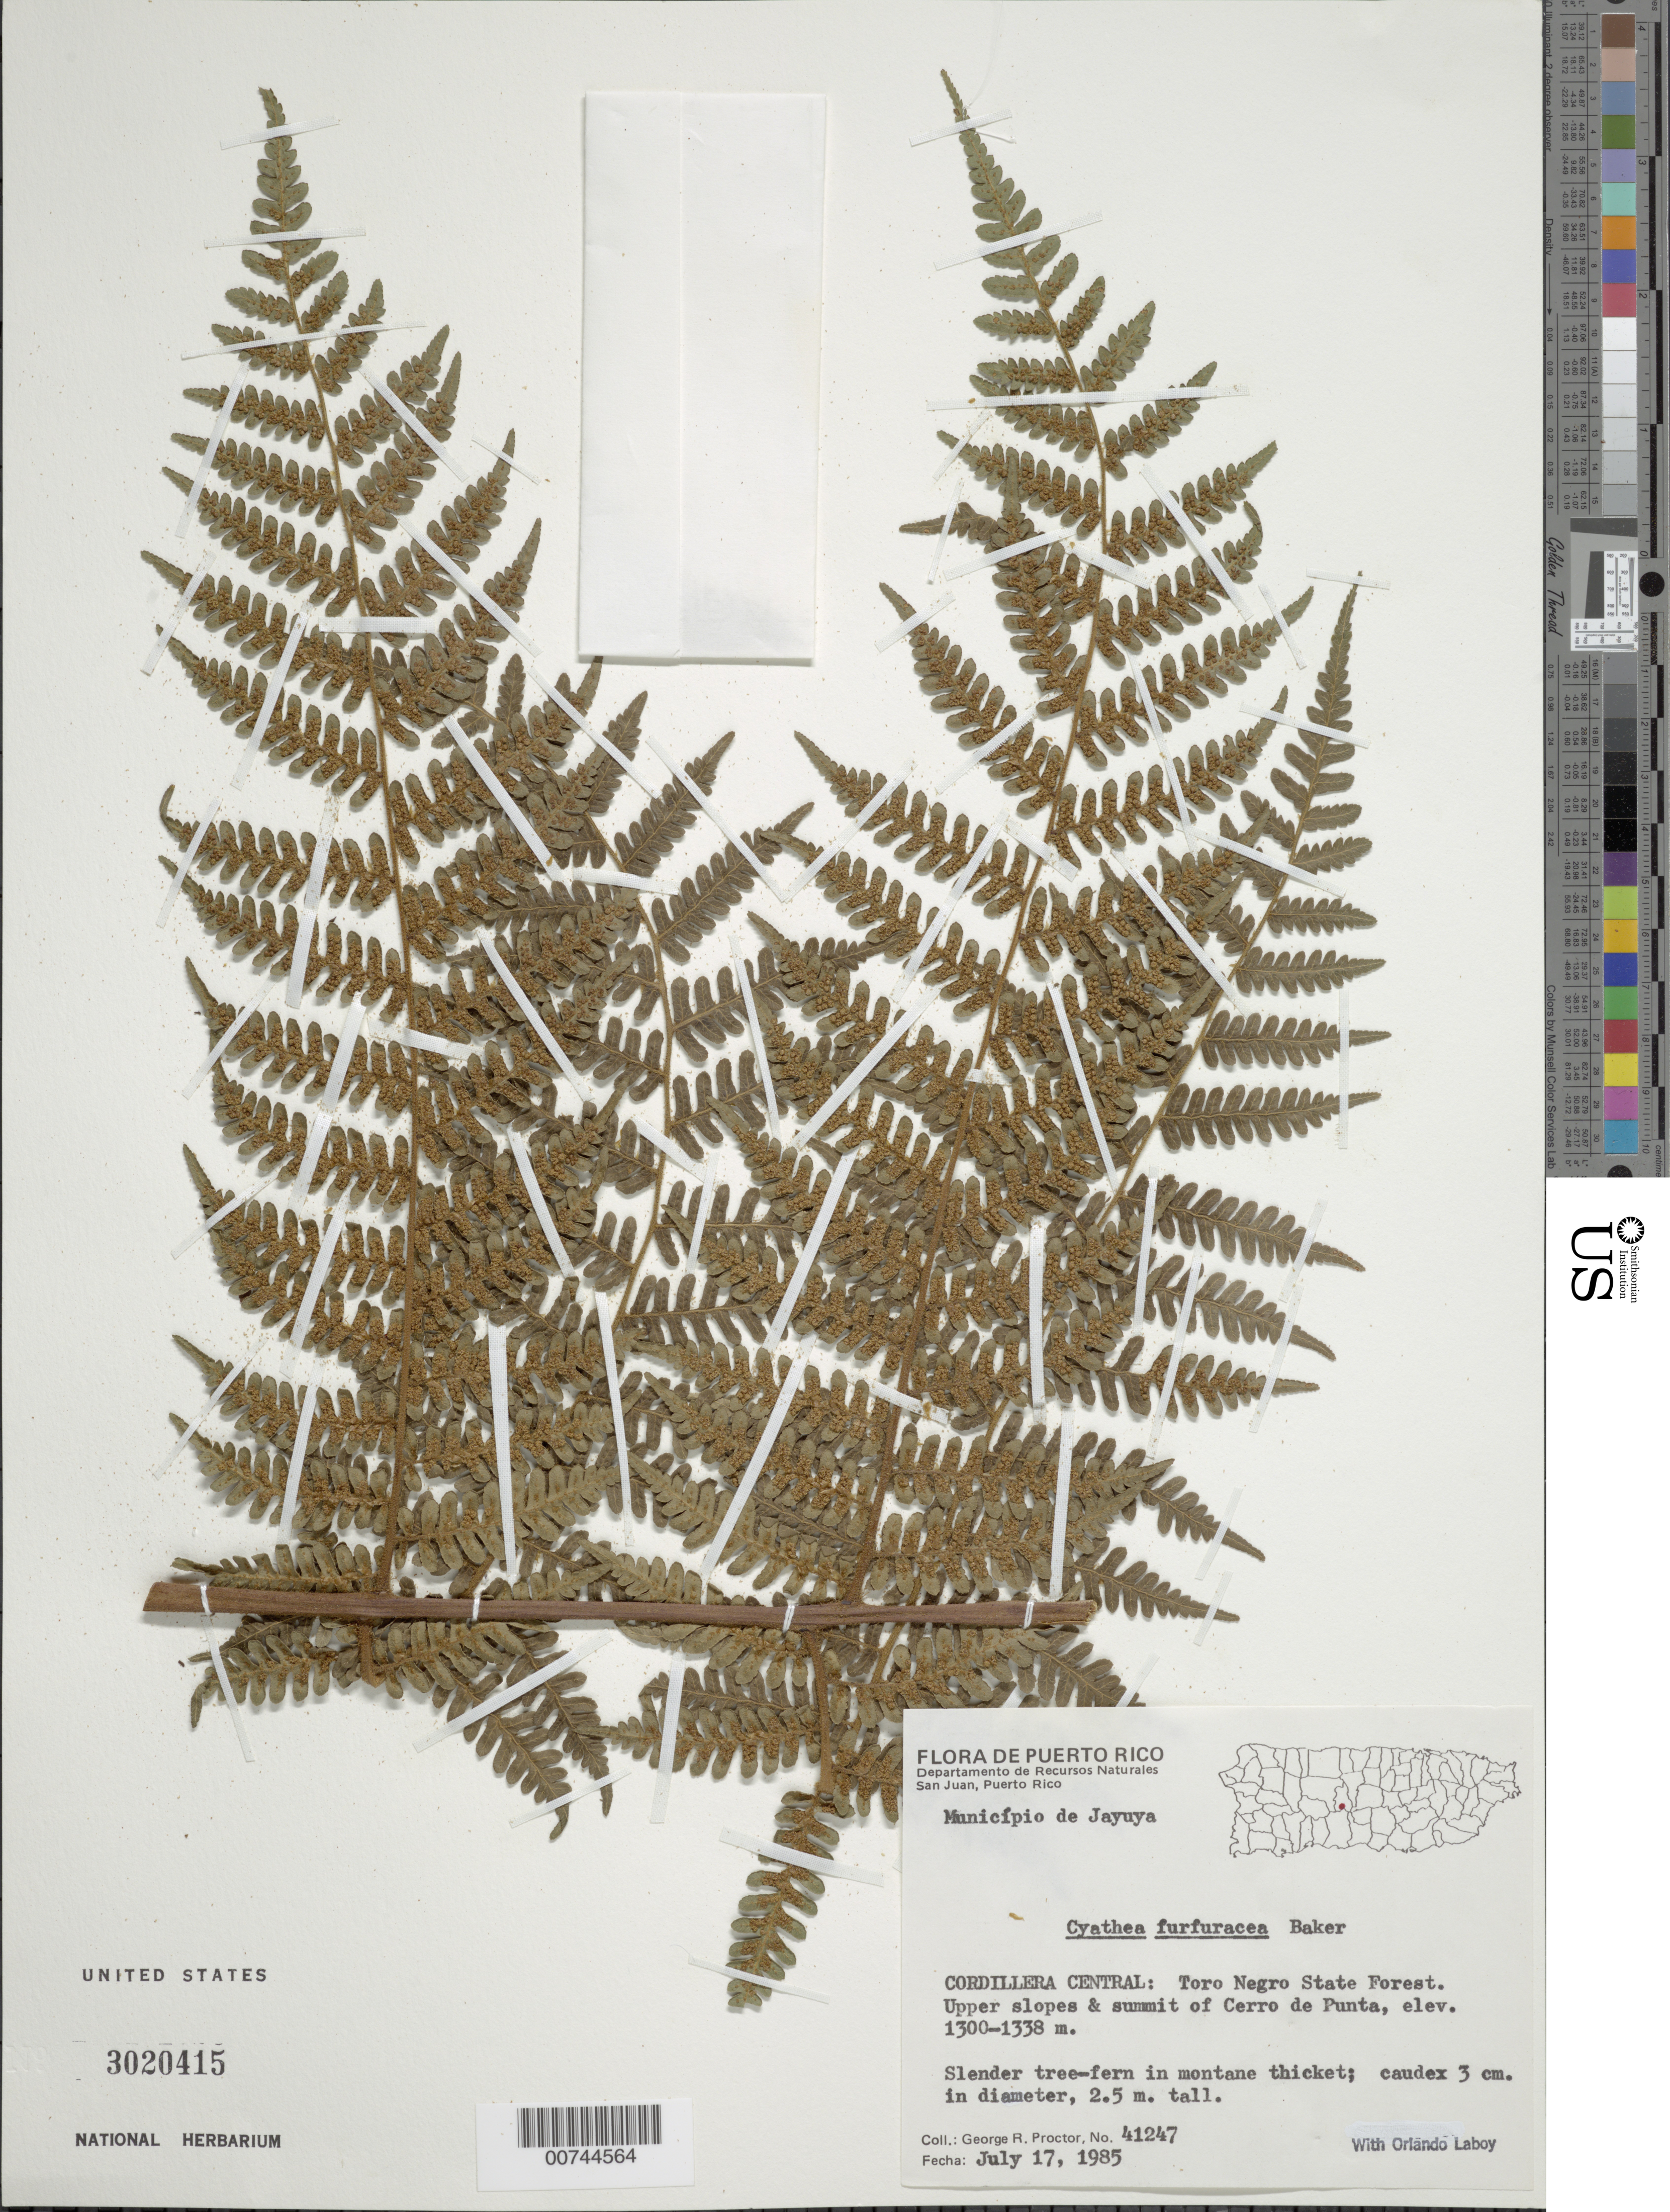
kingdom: Plantae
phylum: Tracheophyta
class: Polypodiopsida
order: Cyatheales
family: Cyatheaceae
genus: Cyathea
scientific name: Cyathea furfuracea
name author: Christ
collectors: G. R. Proctor & O. Laboy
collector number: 412247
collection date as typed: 17 Jul 1985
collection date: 1985-07-17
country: Puerto Rico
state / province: Jayuya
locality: Cordillera Central: Toro Negro State Forest. Upper slopes & summit of Cerro de Punta. Municipio de Jayuya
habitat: Slender tree-fern in montane thicket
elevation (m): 1300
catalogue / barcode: US 3020415